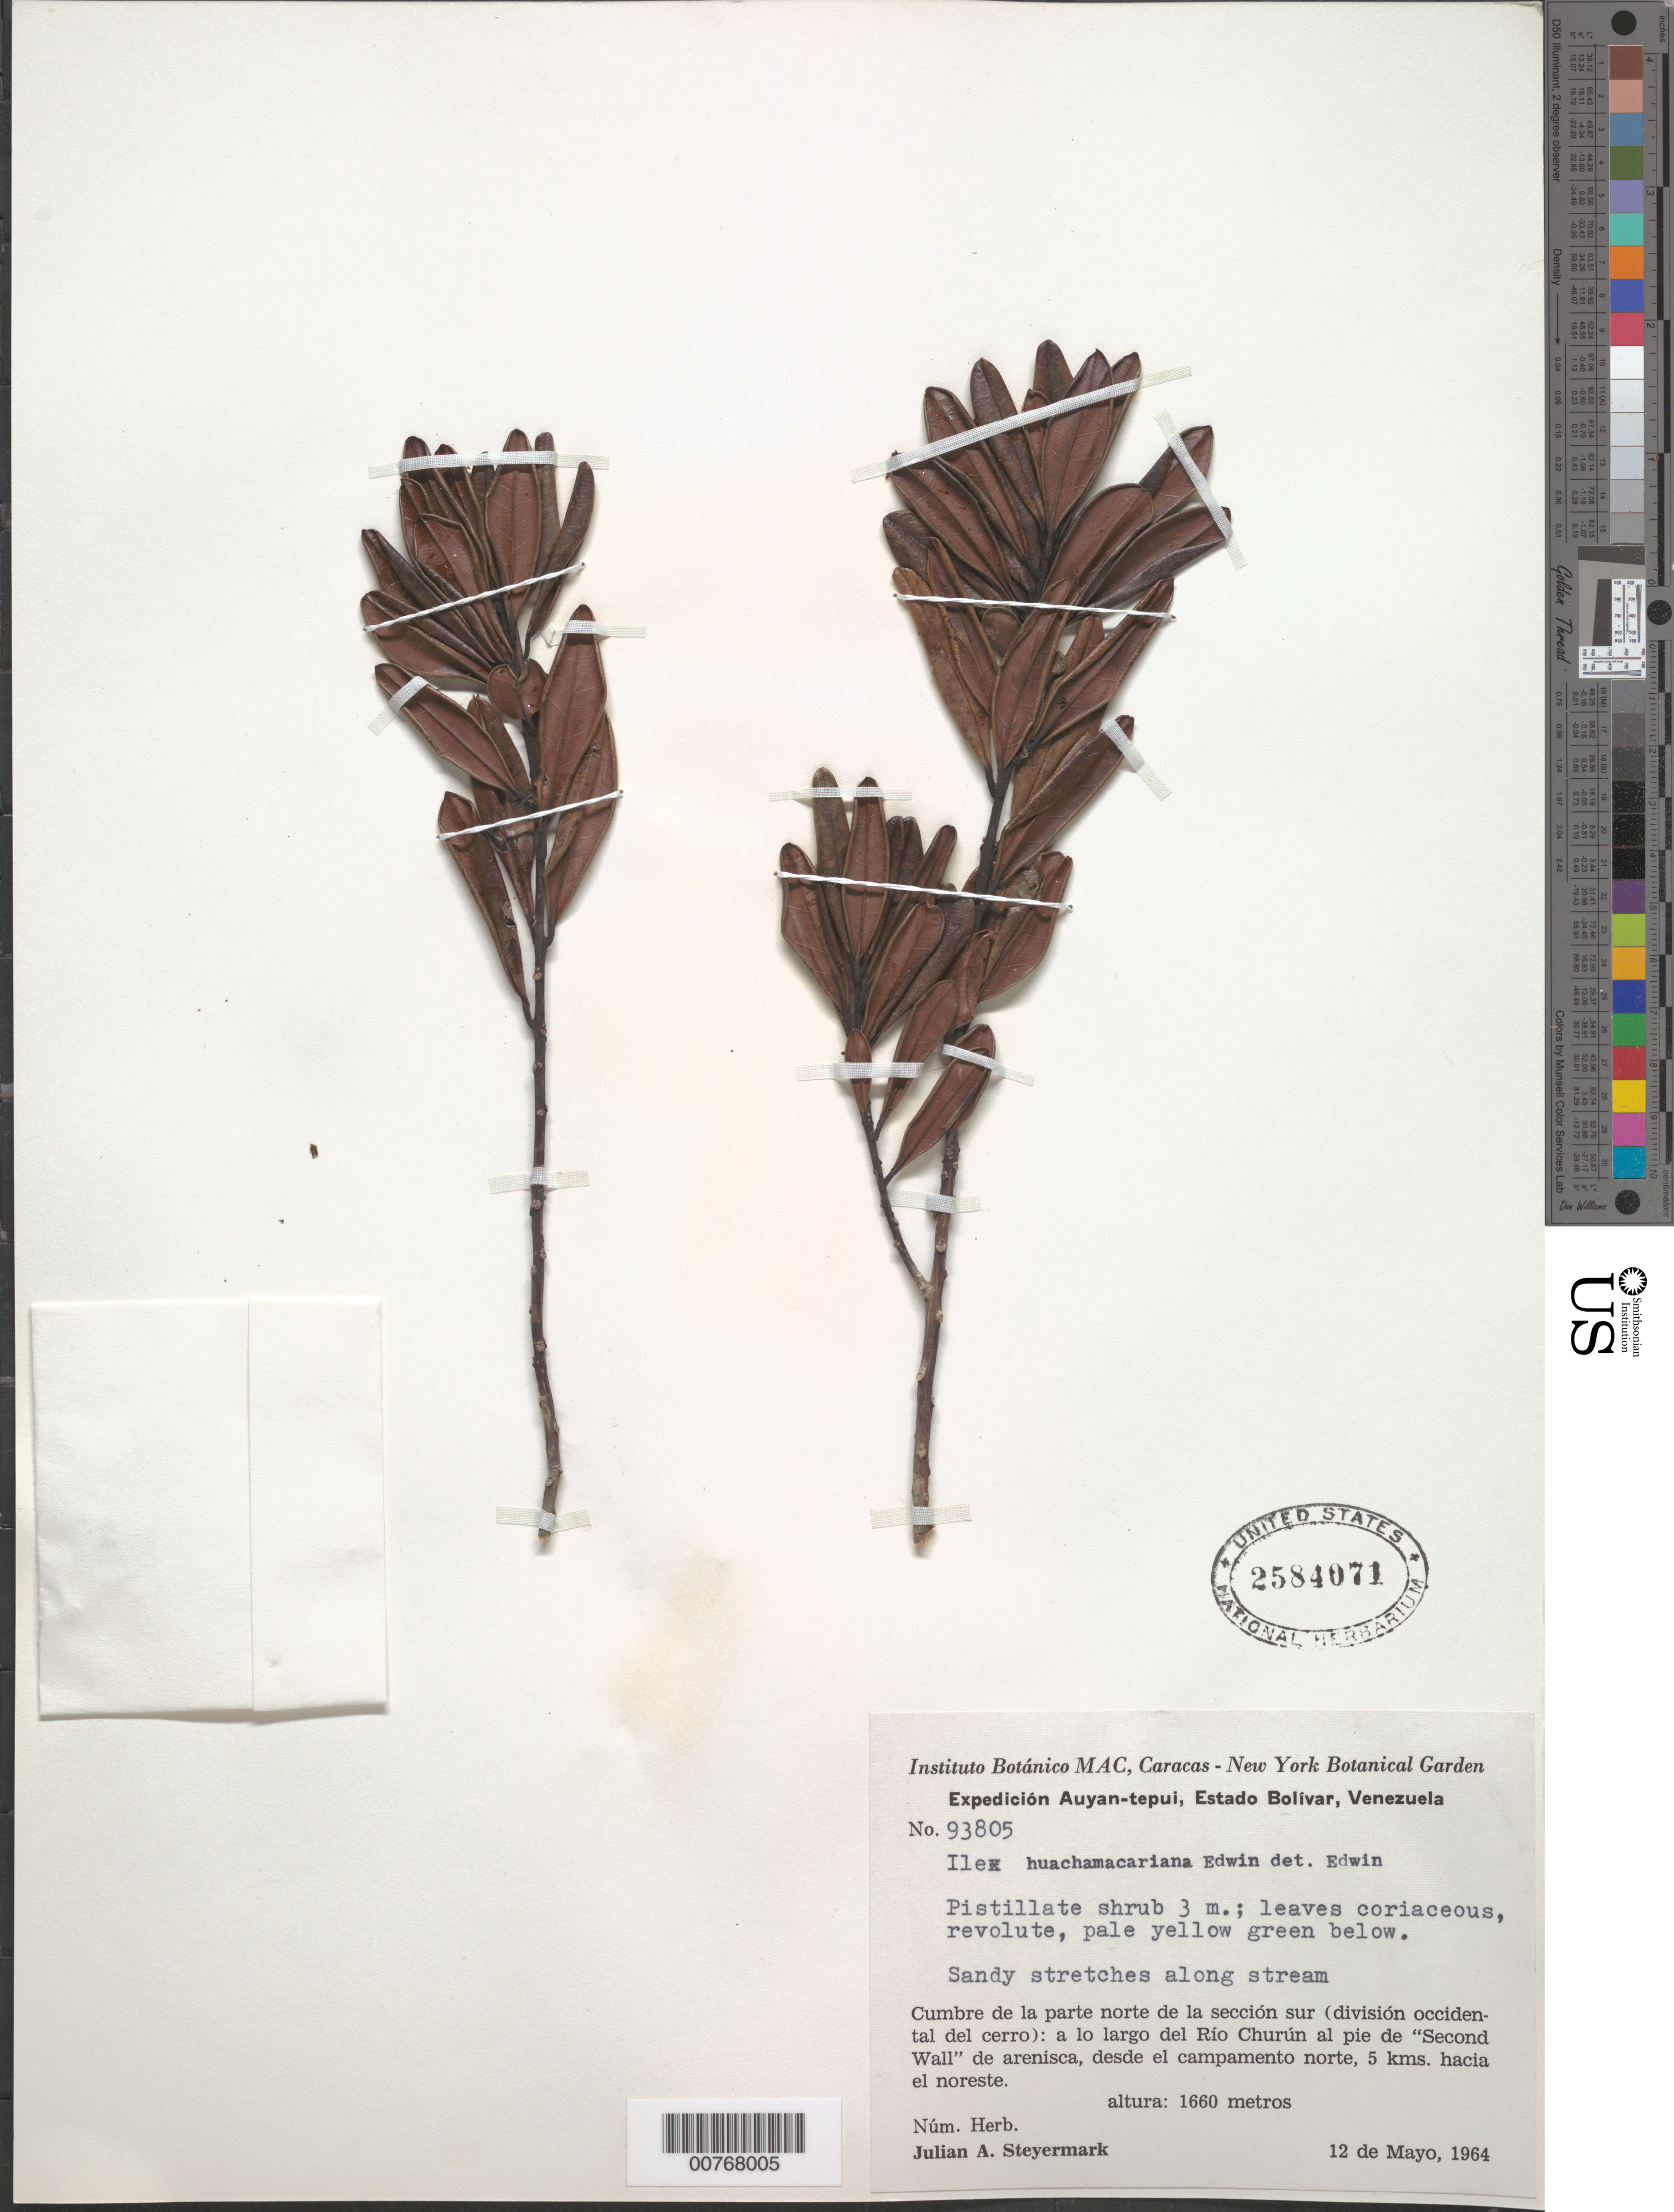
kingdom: Plantae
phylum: Tracheophyta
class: Magnoliopsida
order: Aquifoliales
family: Aquifoliaceae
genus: Ilex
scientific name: Ilex huachamacariana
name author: Edwin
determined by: Edwin, G.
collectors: J. Steyermark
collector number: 93805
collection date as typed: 12-May-64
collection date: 1964-05-12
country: Venezuela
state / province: Bolívar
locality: Auyan-tepuí, Río Churún, de la parte norte de la sección sur (división occidental del cerro); a lo largo del Río Churún al pie de "Second Wall" desde el campamento norte, 5 km hacia el noreste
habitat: Sandy stretches along stream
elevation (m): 1660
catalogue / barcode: US 2584071